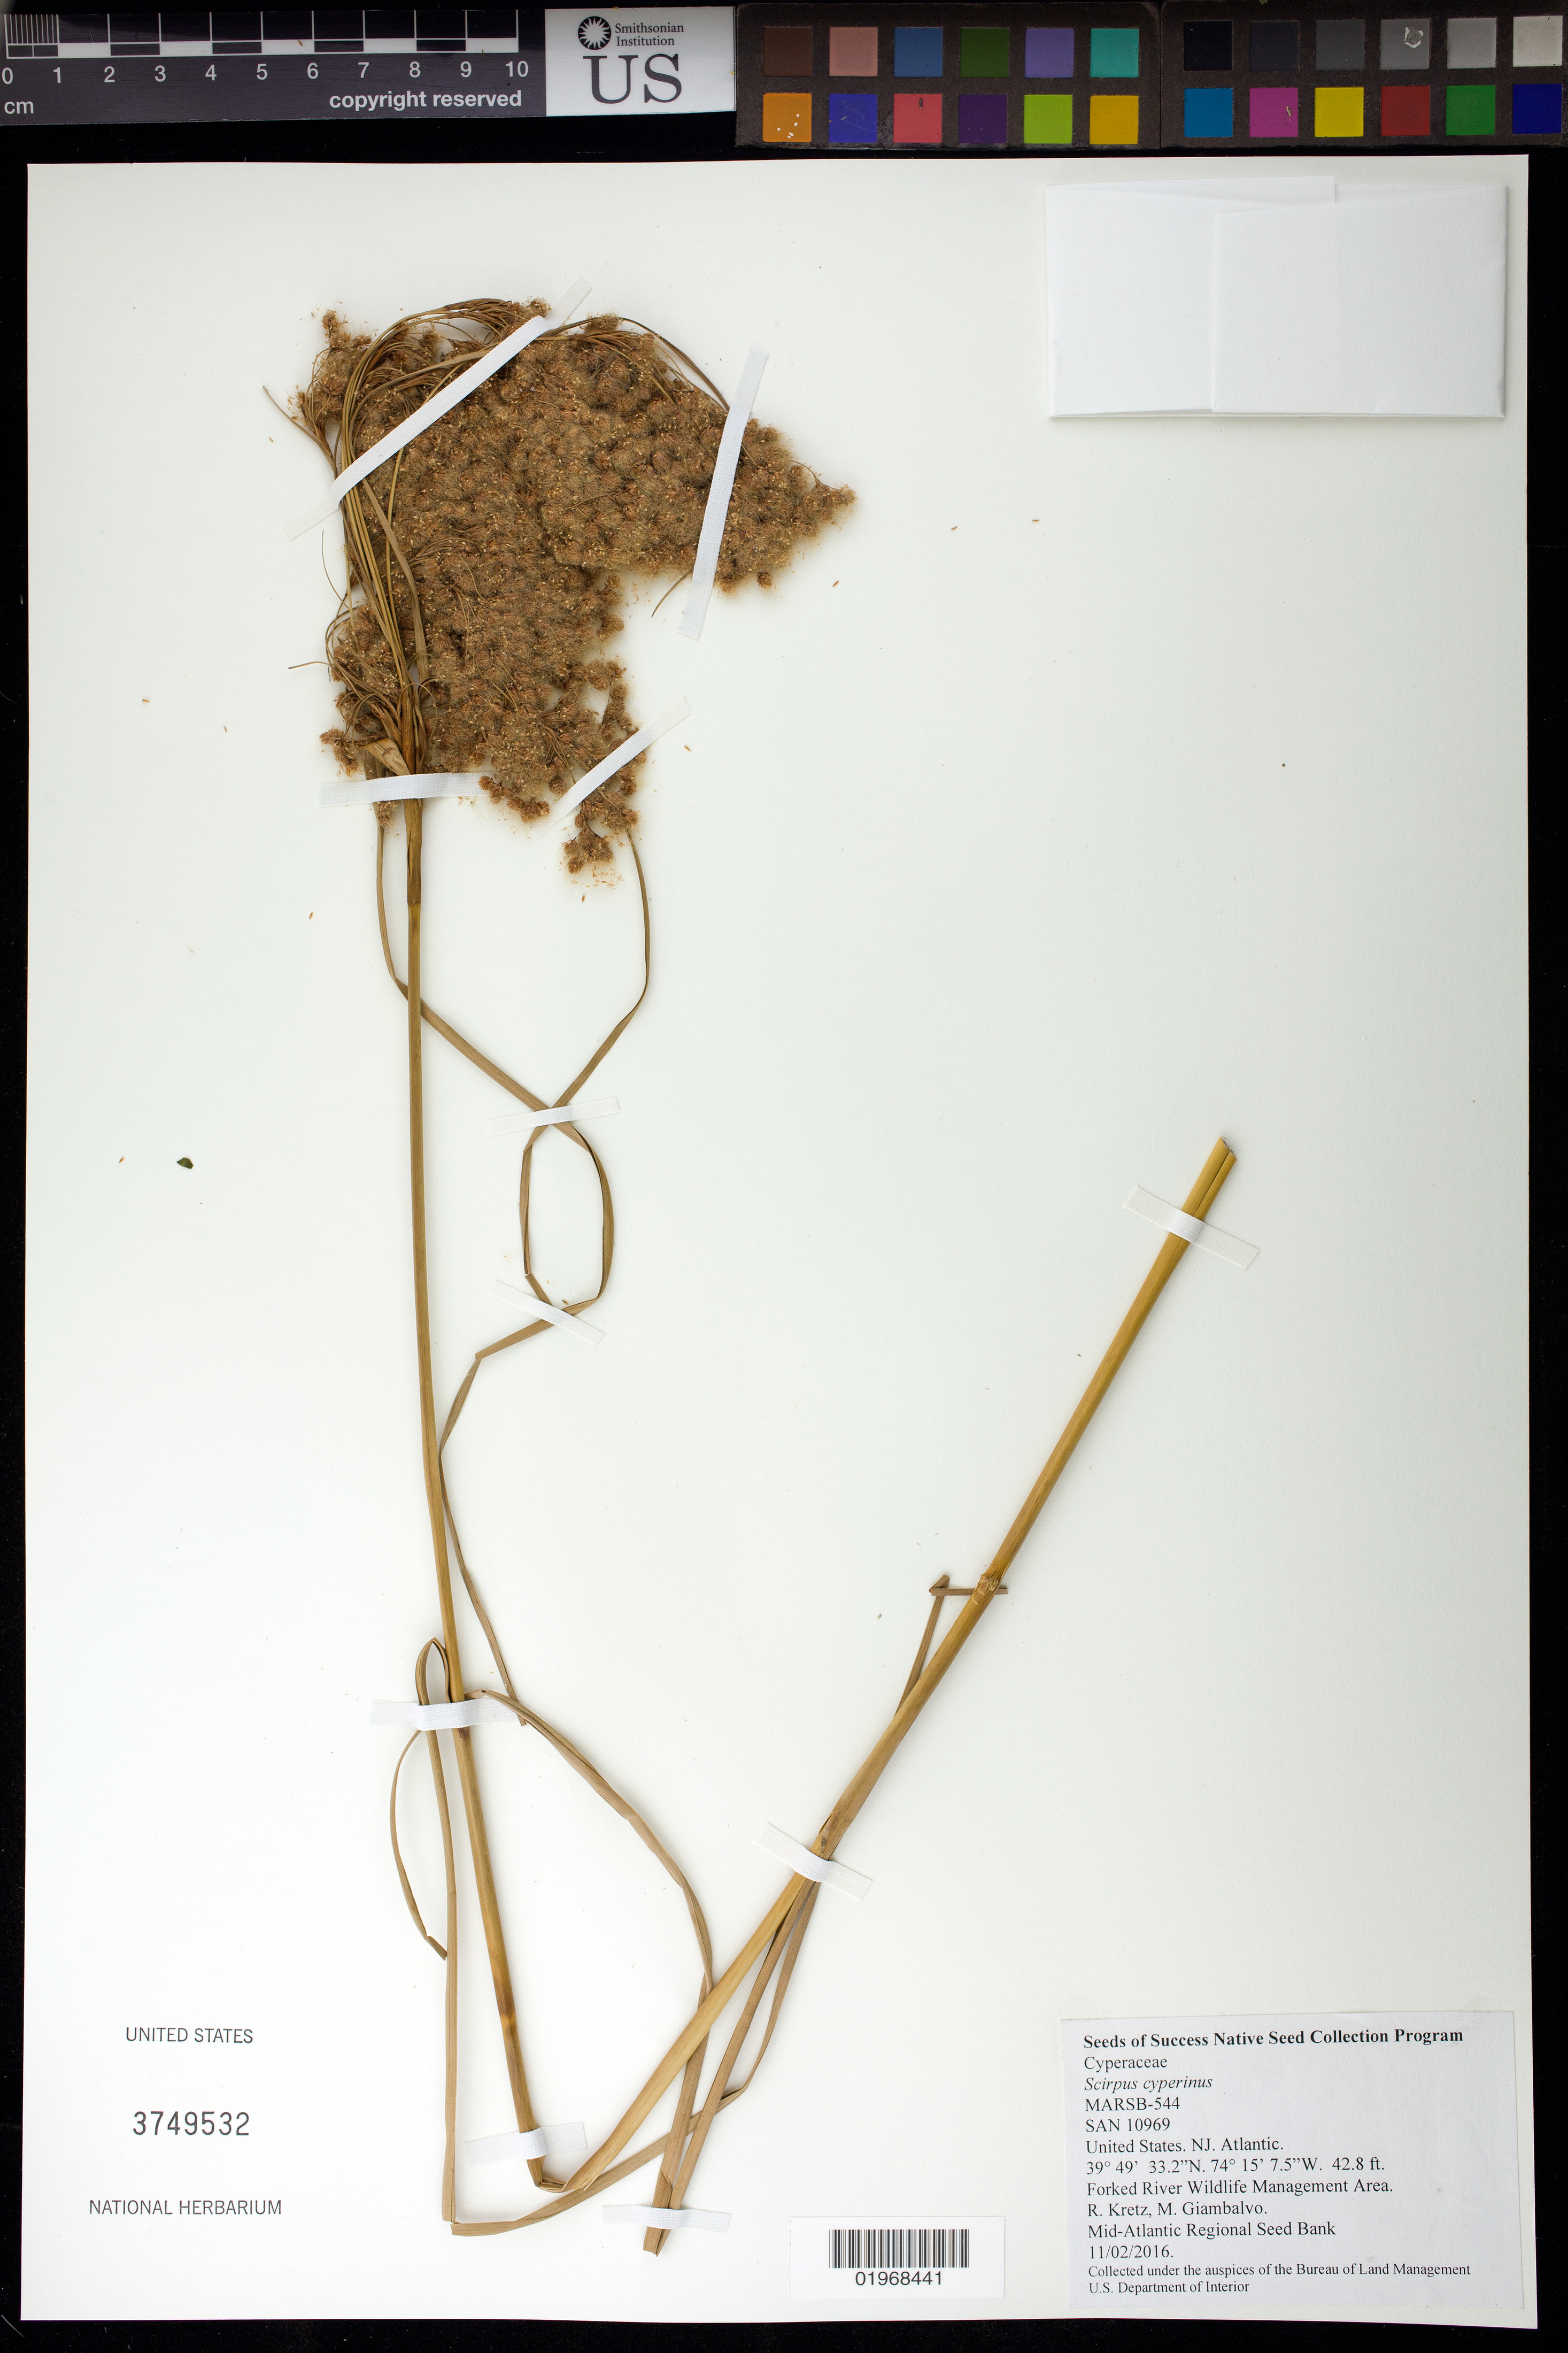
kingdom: Plantae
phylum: Tracheophyta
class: Liliopsida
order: Poales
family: Cyperaceae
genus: Scirpus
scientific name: Scirpus cyperinus (L.) Kunth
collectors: R. Kretz & M. Giambalvo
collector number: MARCB-544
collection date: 2016-11-02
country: United States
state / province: New Jersey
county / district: Atlantic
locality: Forked River Wildlife Management Area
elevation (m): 13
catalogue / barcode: US 3749532